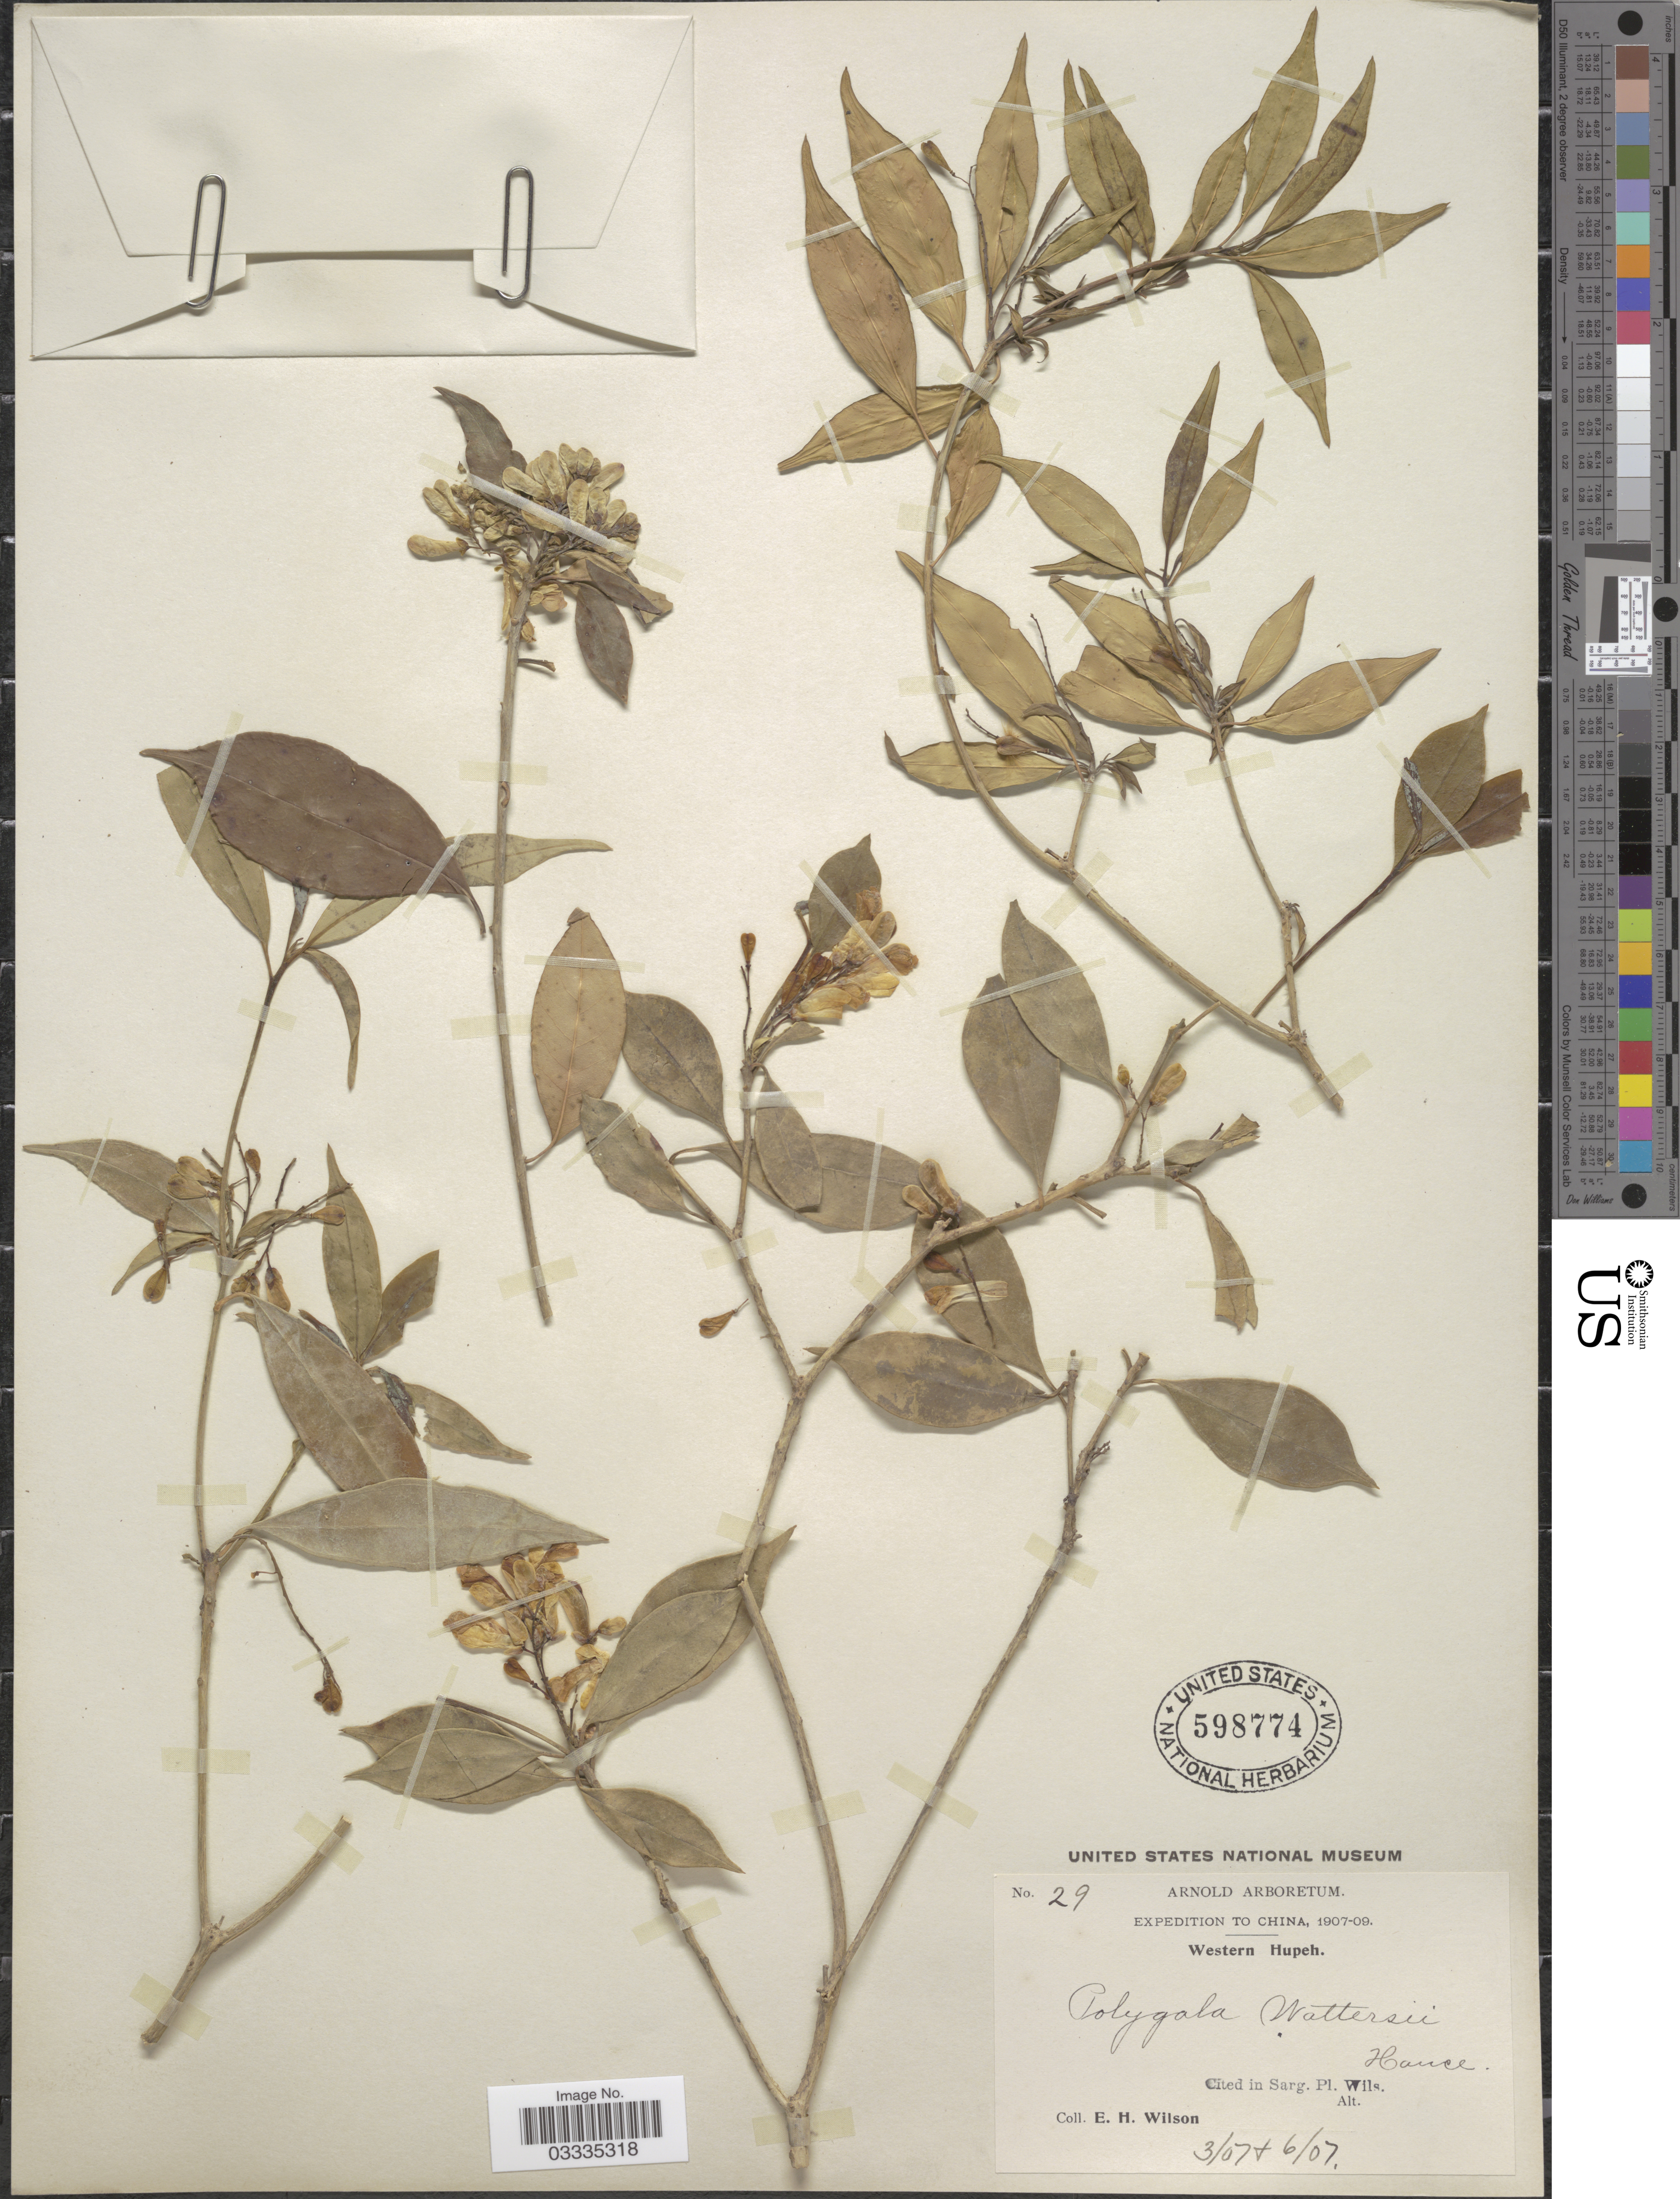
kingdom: Plantae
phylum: Tracheophyta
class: Magnoliopsida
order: Fabales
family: Polygalaceae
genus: Polygala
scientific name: Polygala wattersii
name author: Hance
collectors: E. Wilson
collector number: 29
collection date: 1907-03/1907-06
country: China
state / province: Hubei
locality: Western Hupeh.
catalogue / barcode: US 598774